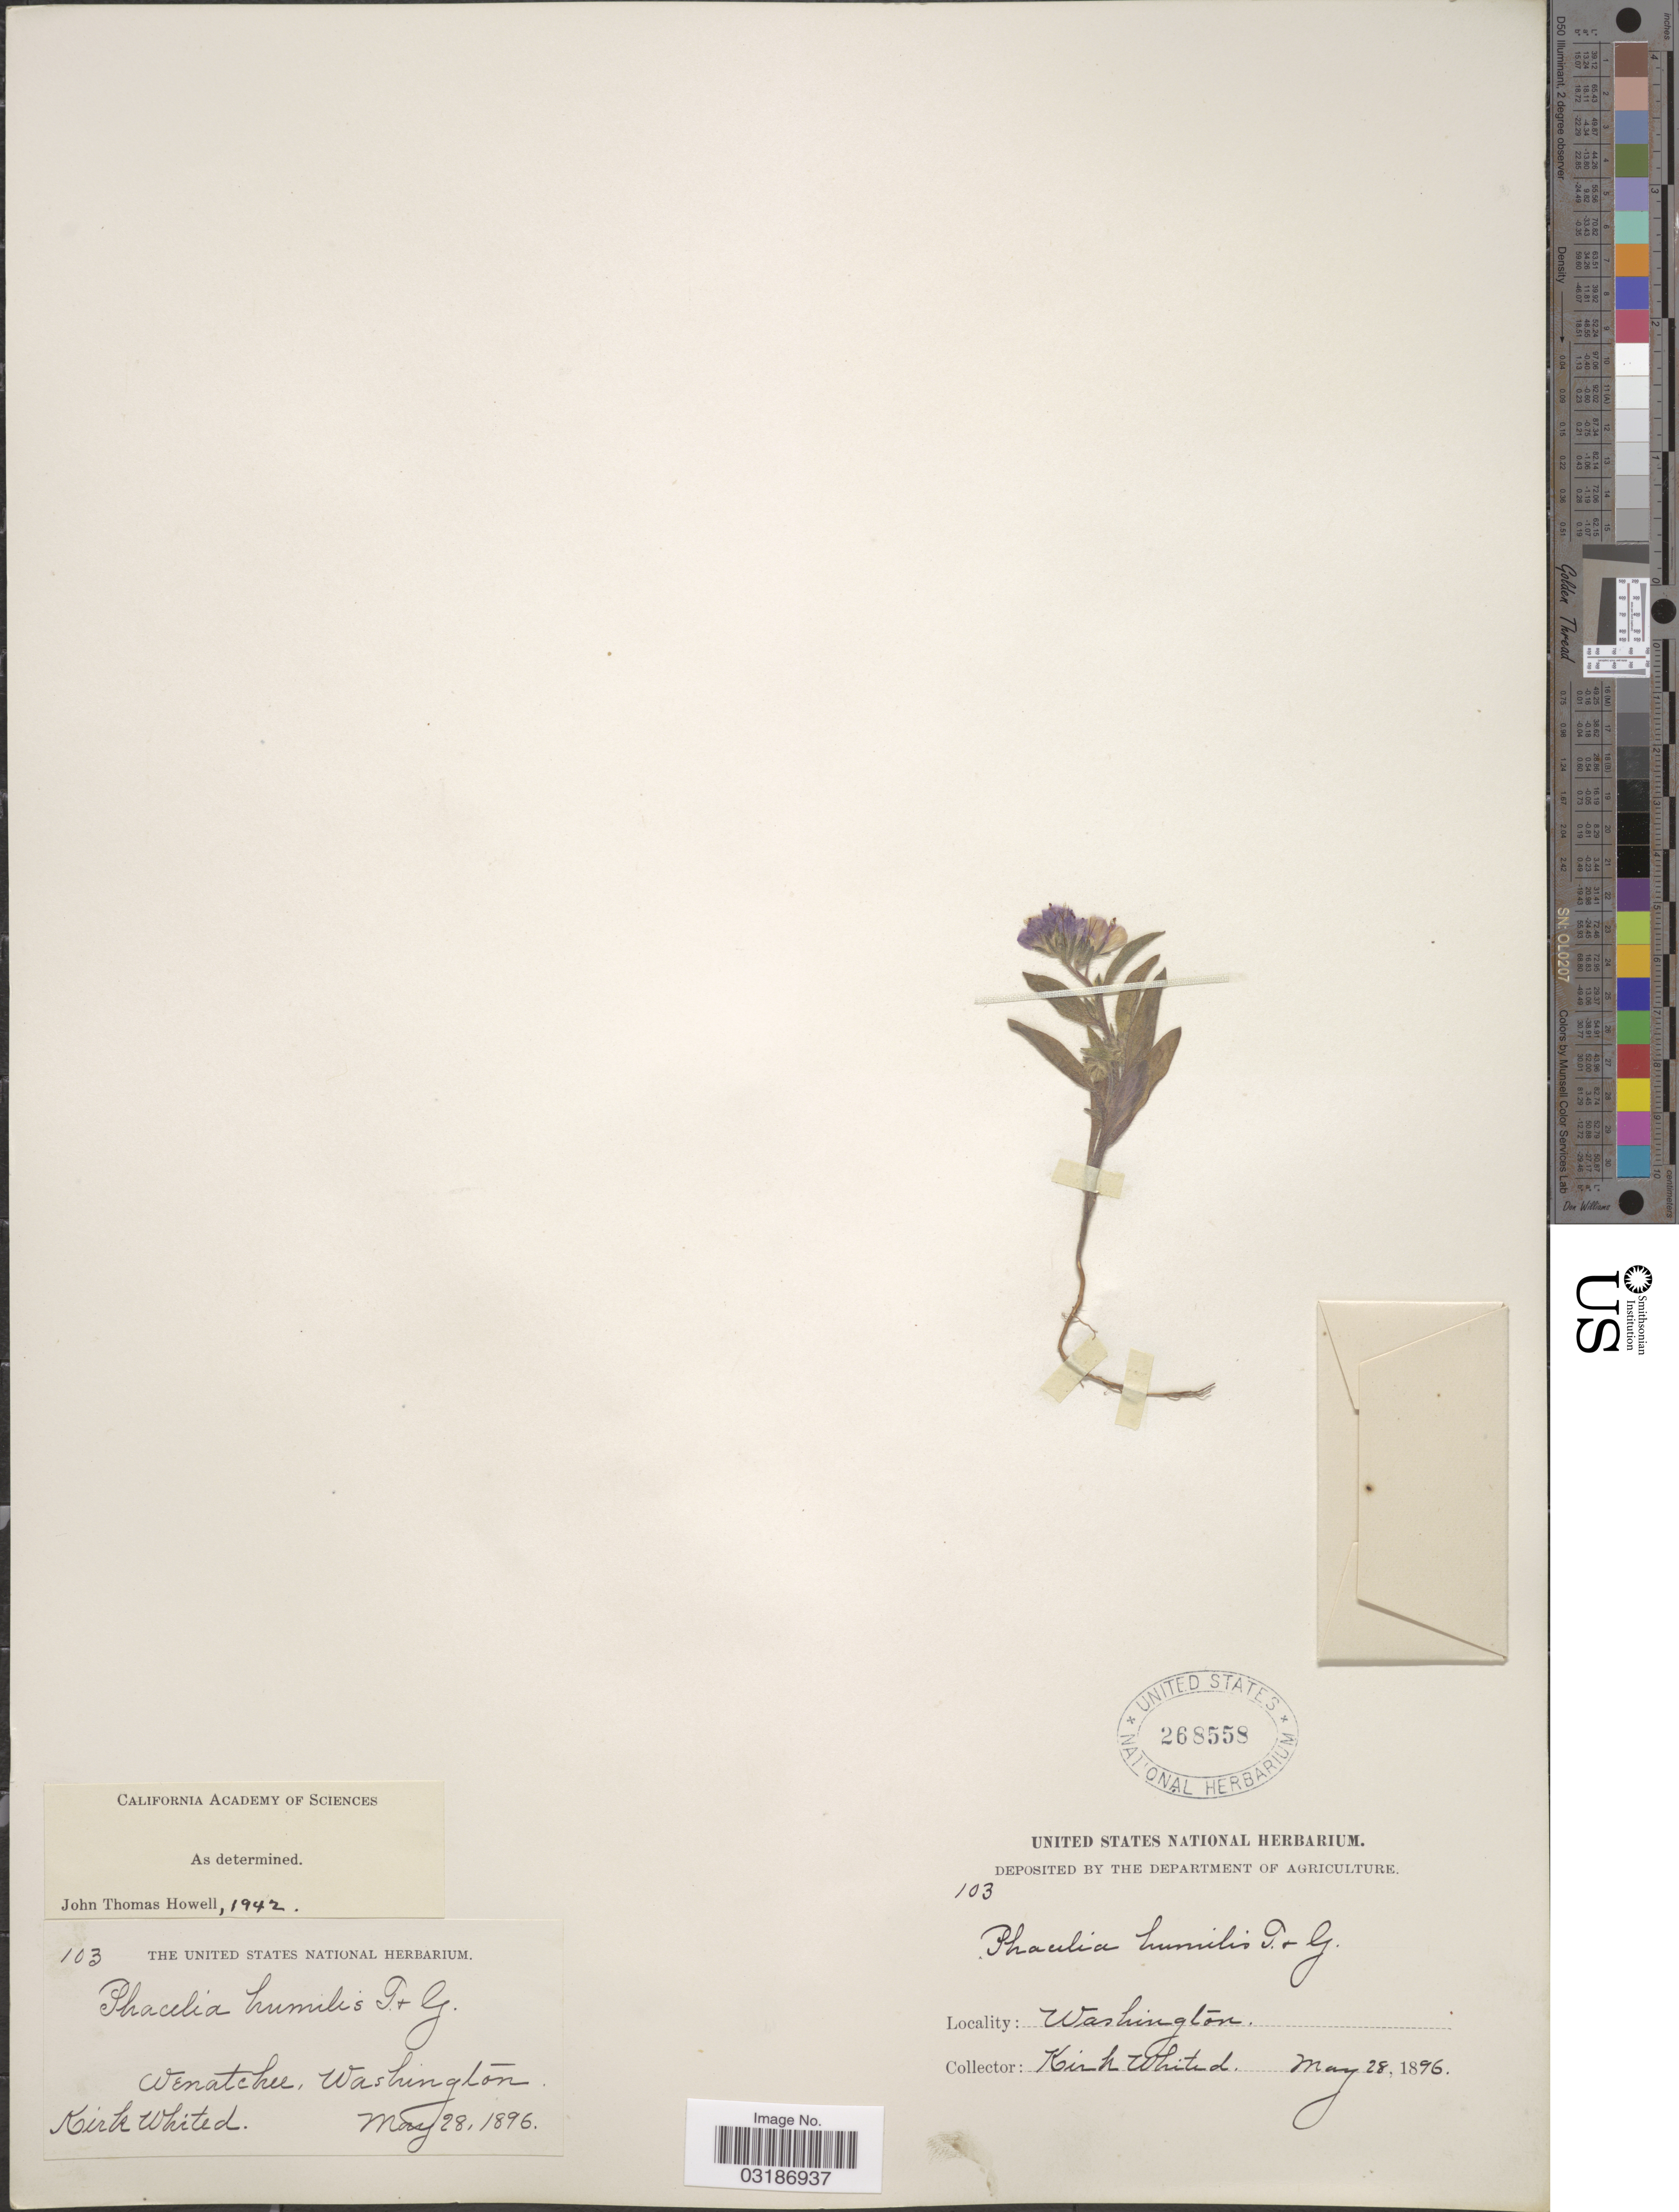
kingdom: Plantae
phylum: Tracheophyta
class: Magnoliopsida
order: Boraginales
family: Hydrophyllaceae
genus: Phacelia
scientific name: Phacelia humilis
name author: Torr. & A. Gray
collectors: K. Whited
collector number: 103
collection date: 1896-05-28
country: United States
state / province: Washington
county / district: Chelan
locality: Wenatchee.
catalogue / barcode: US 268558